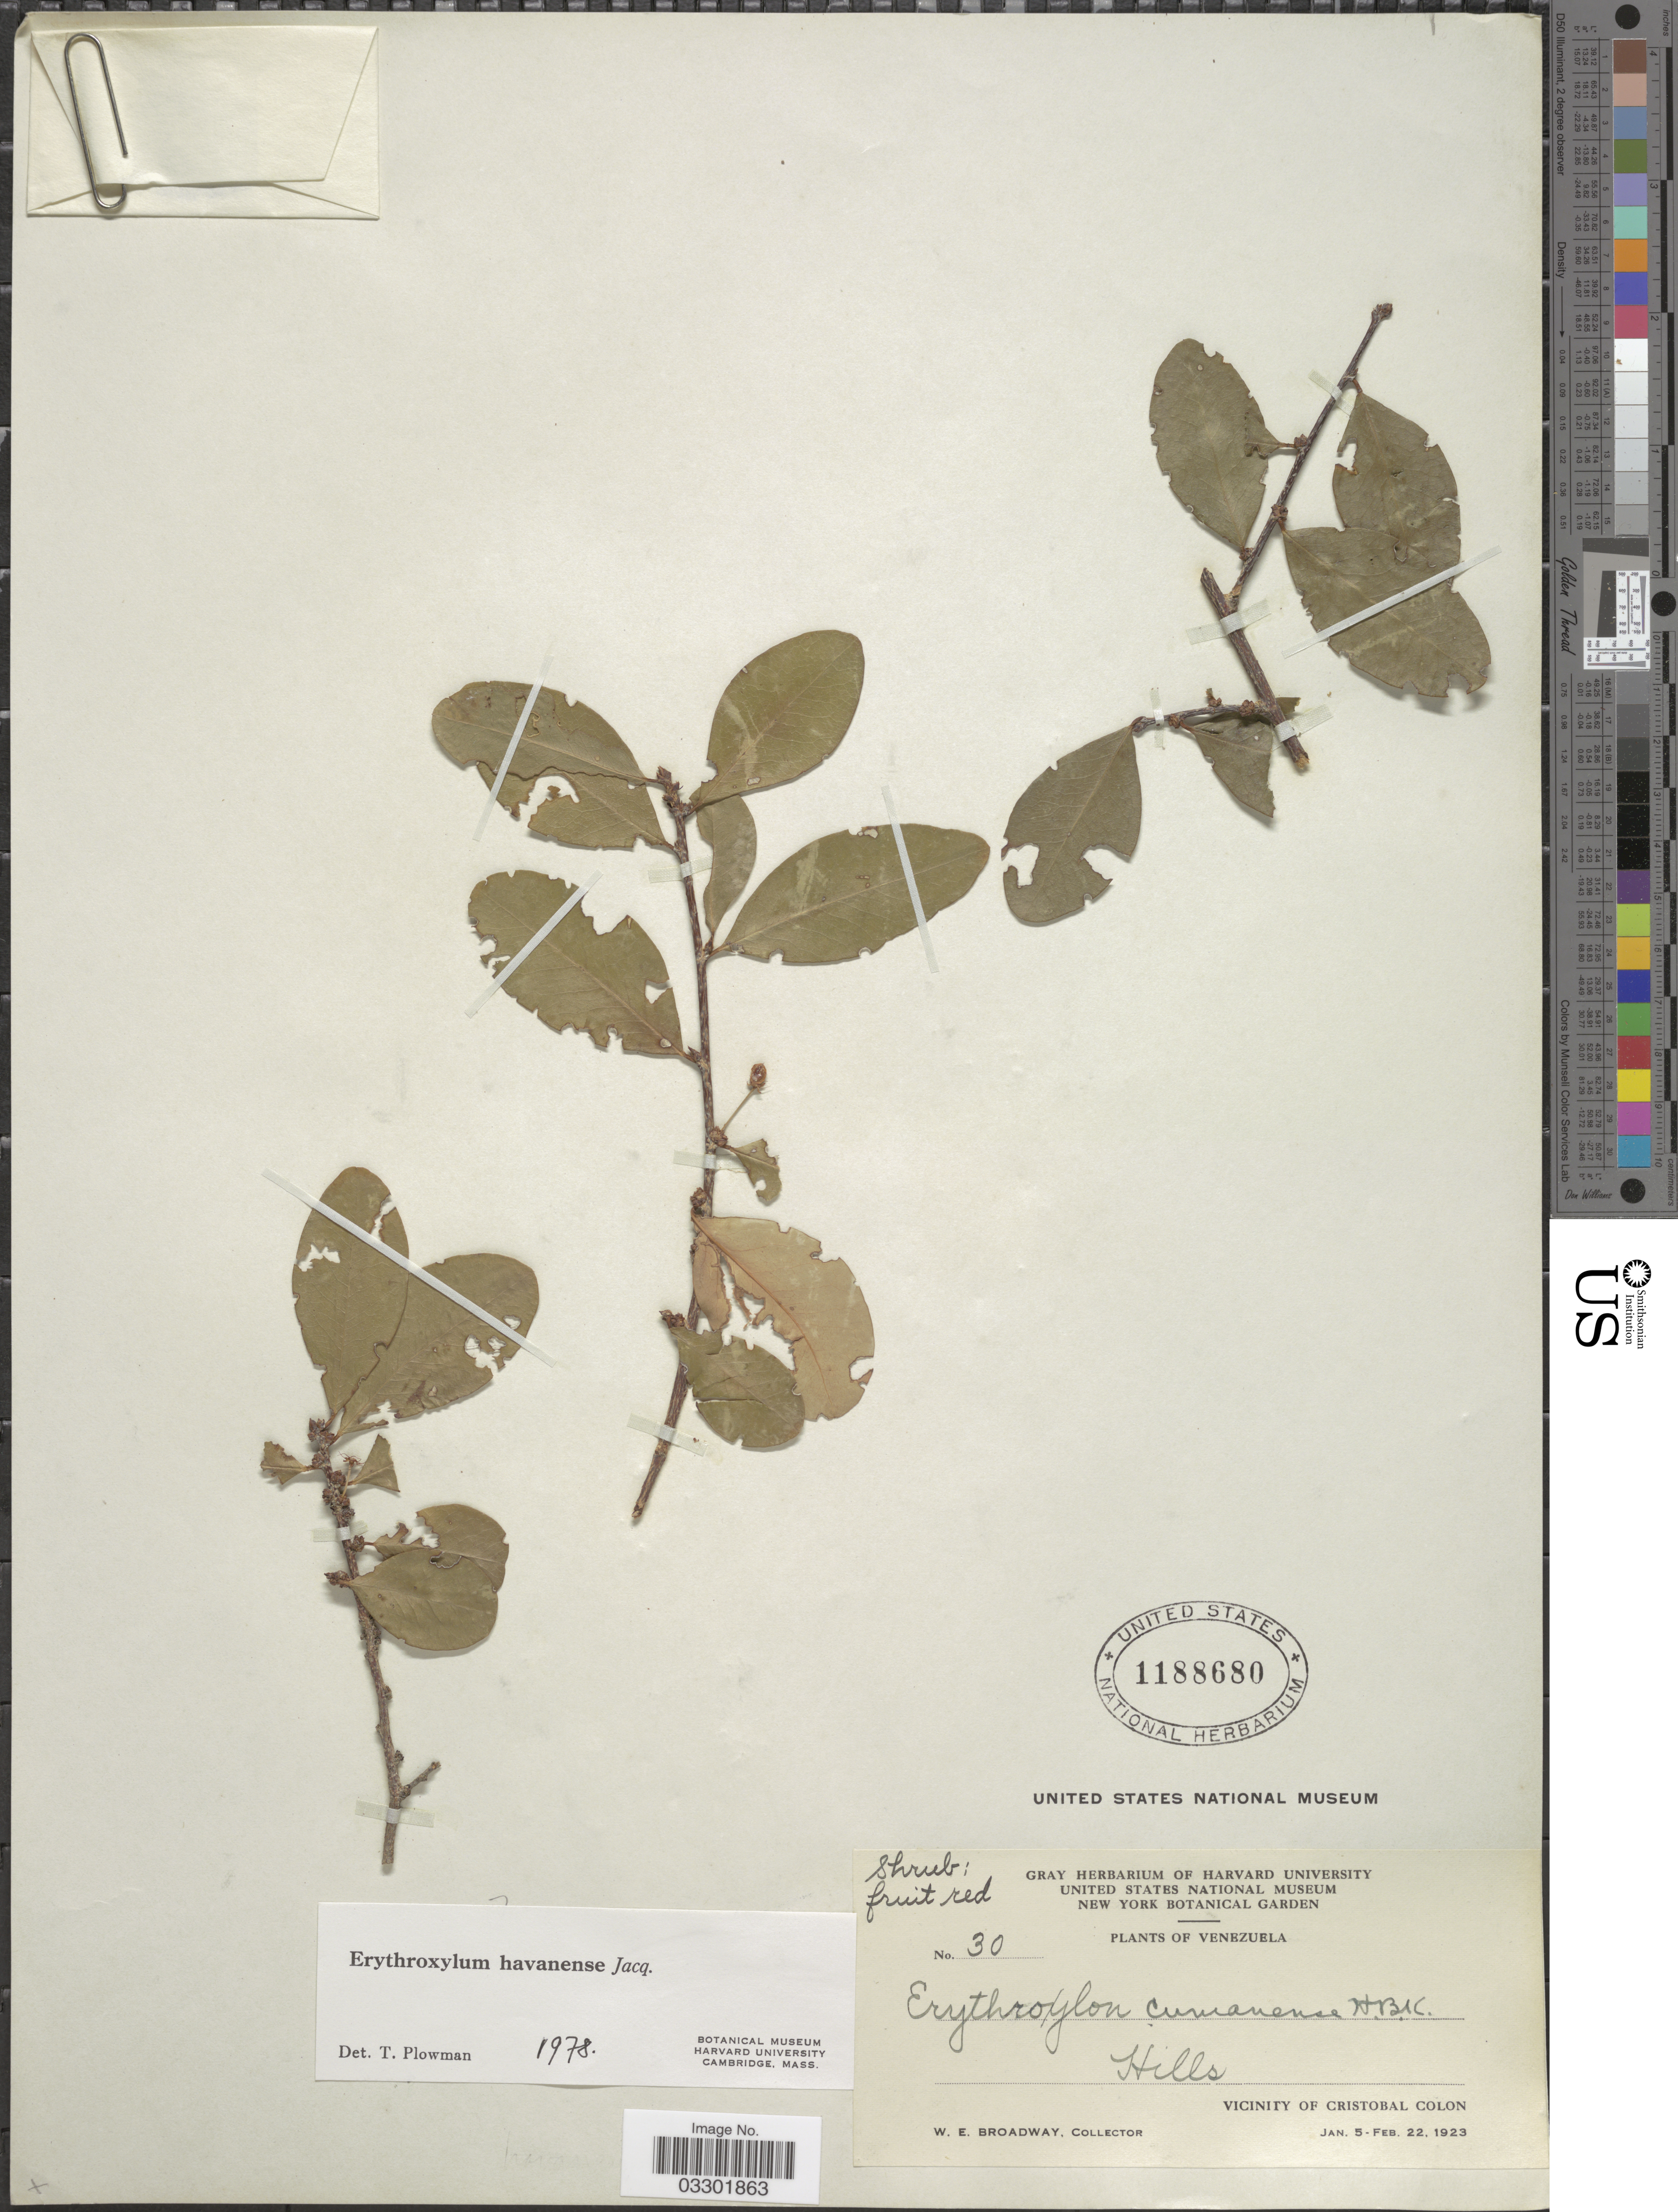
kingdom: Plantae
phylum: Tracheophyta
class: Magnoliopsida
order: Malpighiales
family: Erythroxylaceae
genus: Erythroxylum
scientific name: Erythroxylum havanense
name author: Jacq.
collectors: W. E. Broadway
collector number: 30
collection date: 1923-01-05/1923-02-22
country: Venezuela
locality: Hills. Vicinity of Cristobal Colon.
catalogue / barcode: US 1188680